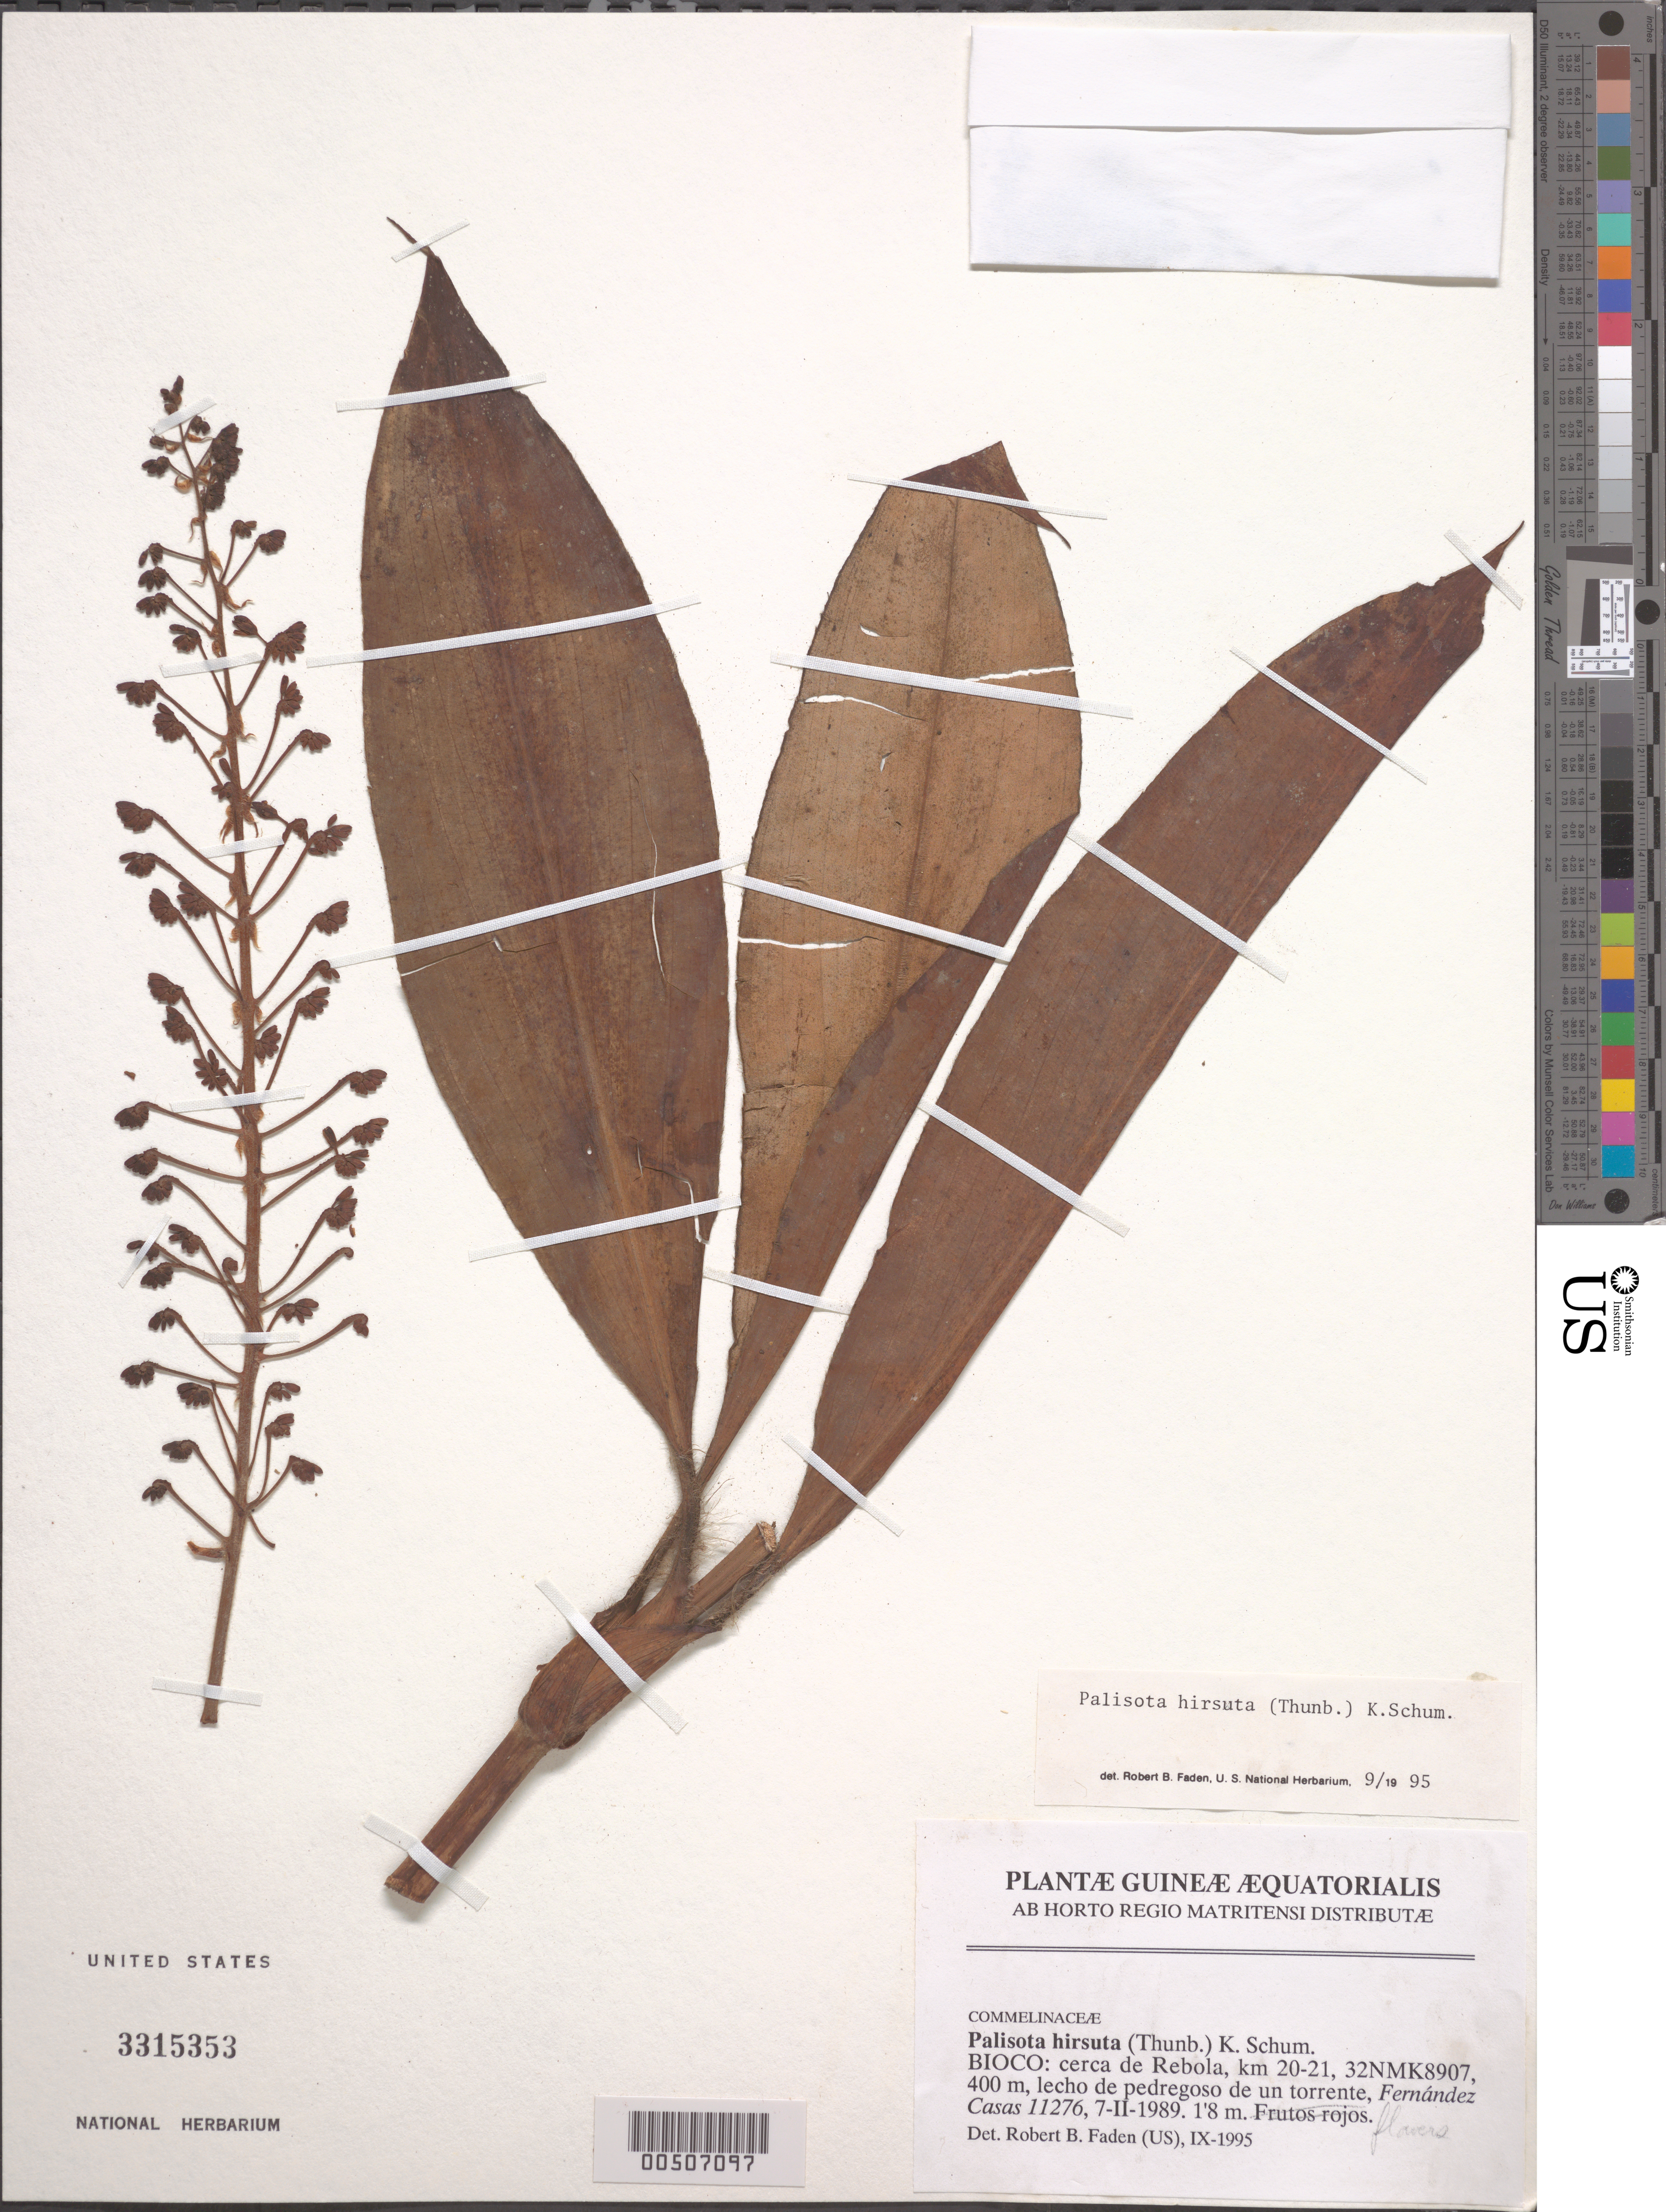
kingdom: Plantae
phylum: Tracheophyta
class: Liliopsida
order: Commelinales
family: Commelinaceae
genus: Palisota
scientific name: Palisota hirsuta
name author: (Thunb.) K. Schum.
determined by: Faden, Robert B., (US), Smithsonian Institution - National Museum of Natural History (UNITED STATES)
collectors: F. Casas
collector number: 11276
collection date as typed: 07 Feb 1989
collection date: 1989-02-07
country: Equatorial Guinea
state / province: Bioko Norte / Bioko Sur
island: Bioko Island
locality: Rebola. [former Province of Fernando Pó (Bioko).]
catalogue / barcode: US 3315353